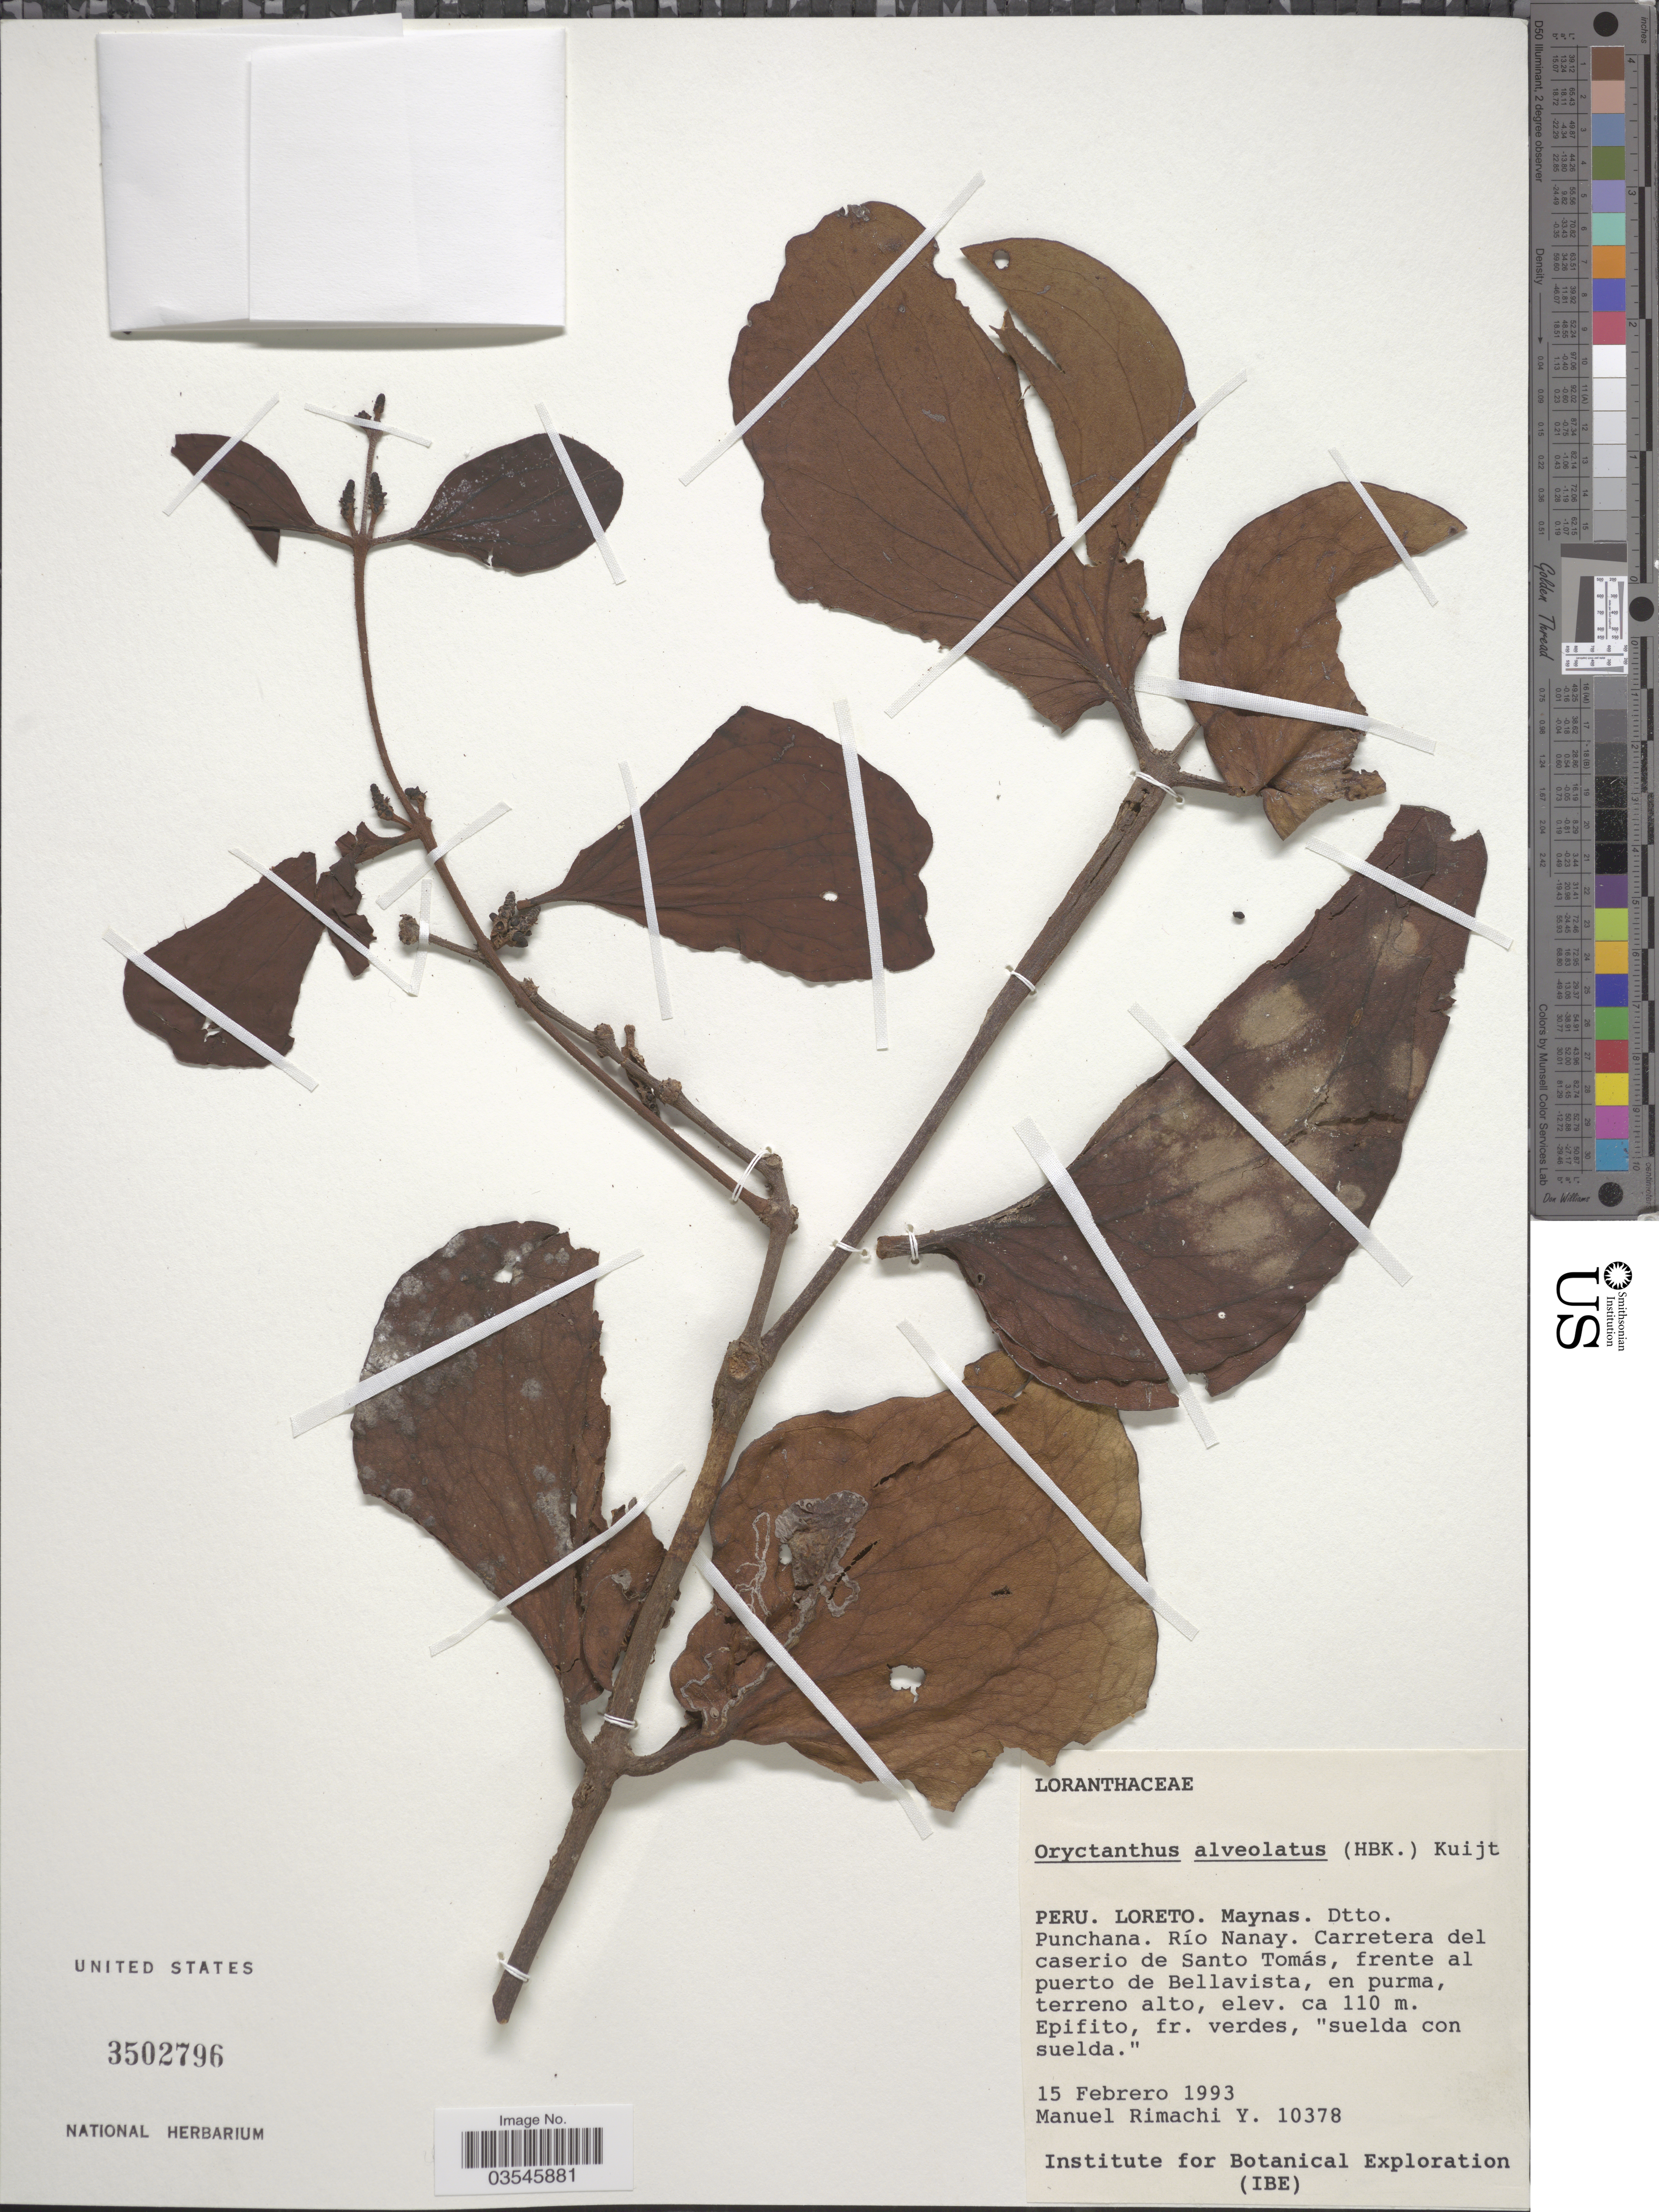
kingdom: Plantae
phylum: Tracheophyta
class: Magnoliopsida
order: Santalales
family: Loranthaceae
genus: Oryctanthus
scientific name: Oryctanthus alveolatus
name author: (Kunth) Kuijt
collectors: M. Rimachi Y.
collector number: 10378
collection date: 1993-02-15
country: Peru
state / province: Loreto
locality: Maynas. Dtto. Punchana. Río Nanay. Carretera del caserio de Santo Tómas, frente al puerto de Bellavista.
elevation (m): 110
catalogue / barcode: US 3502796